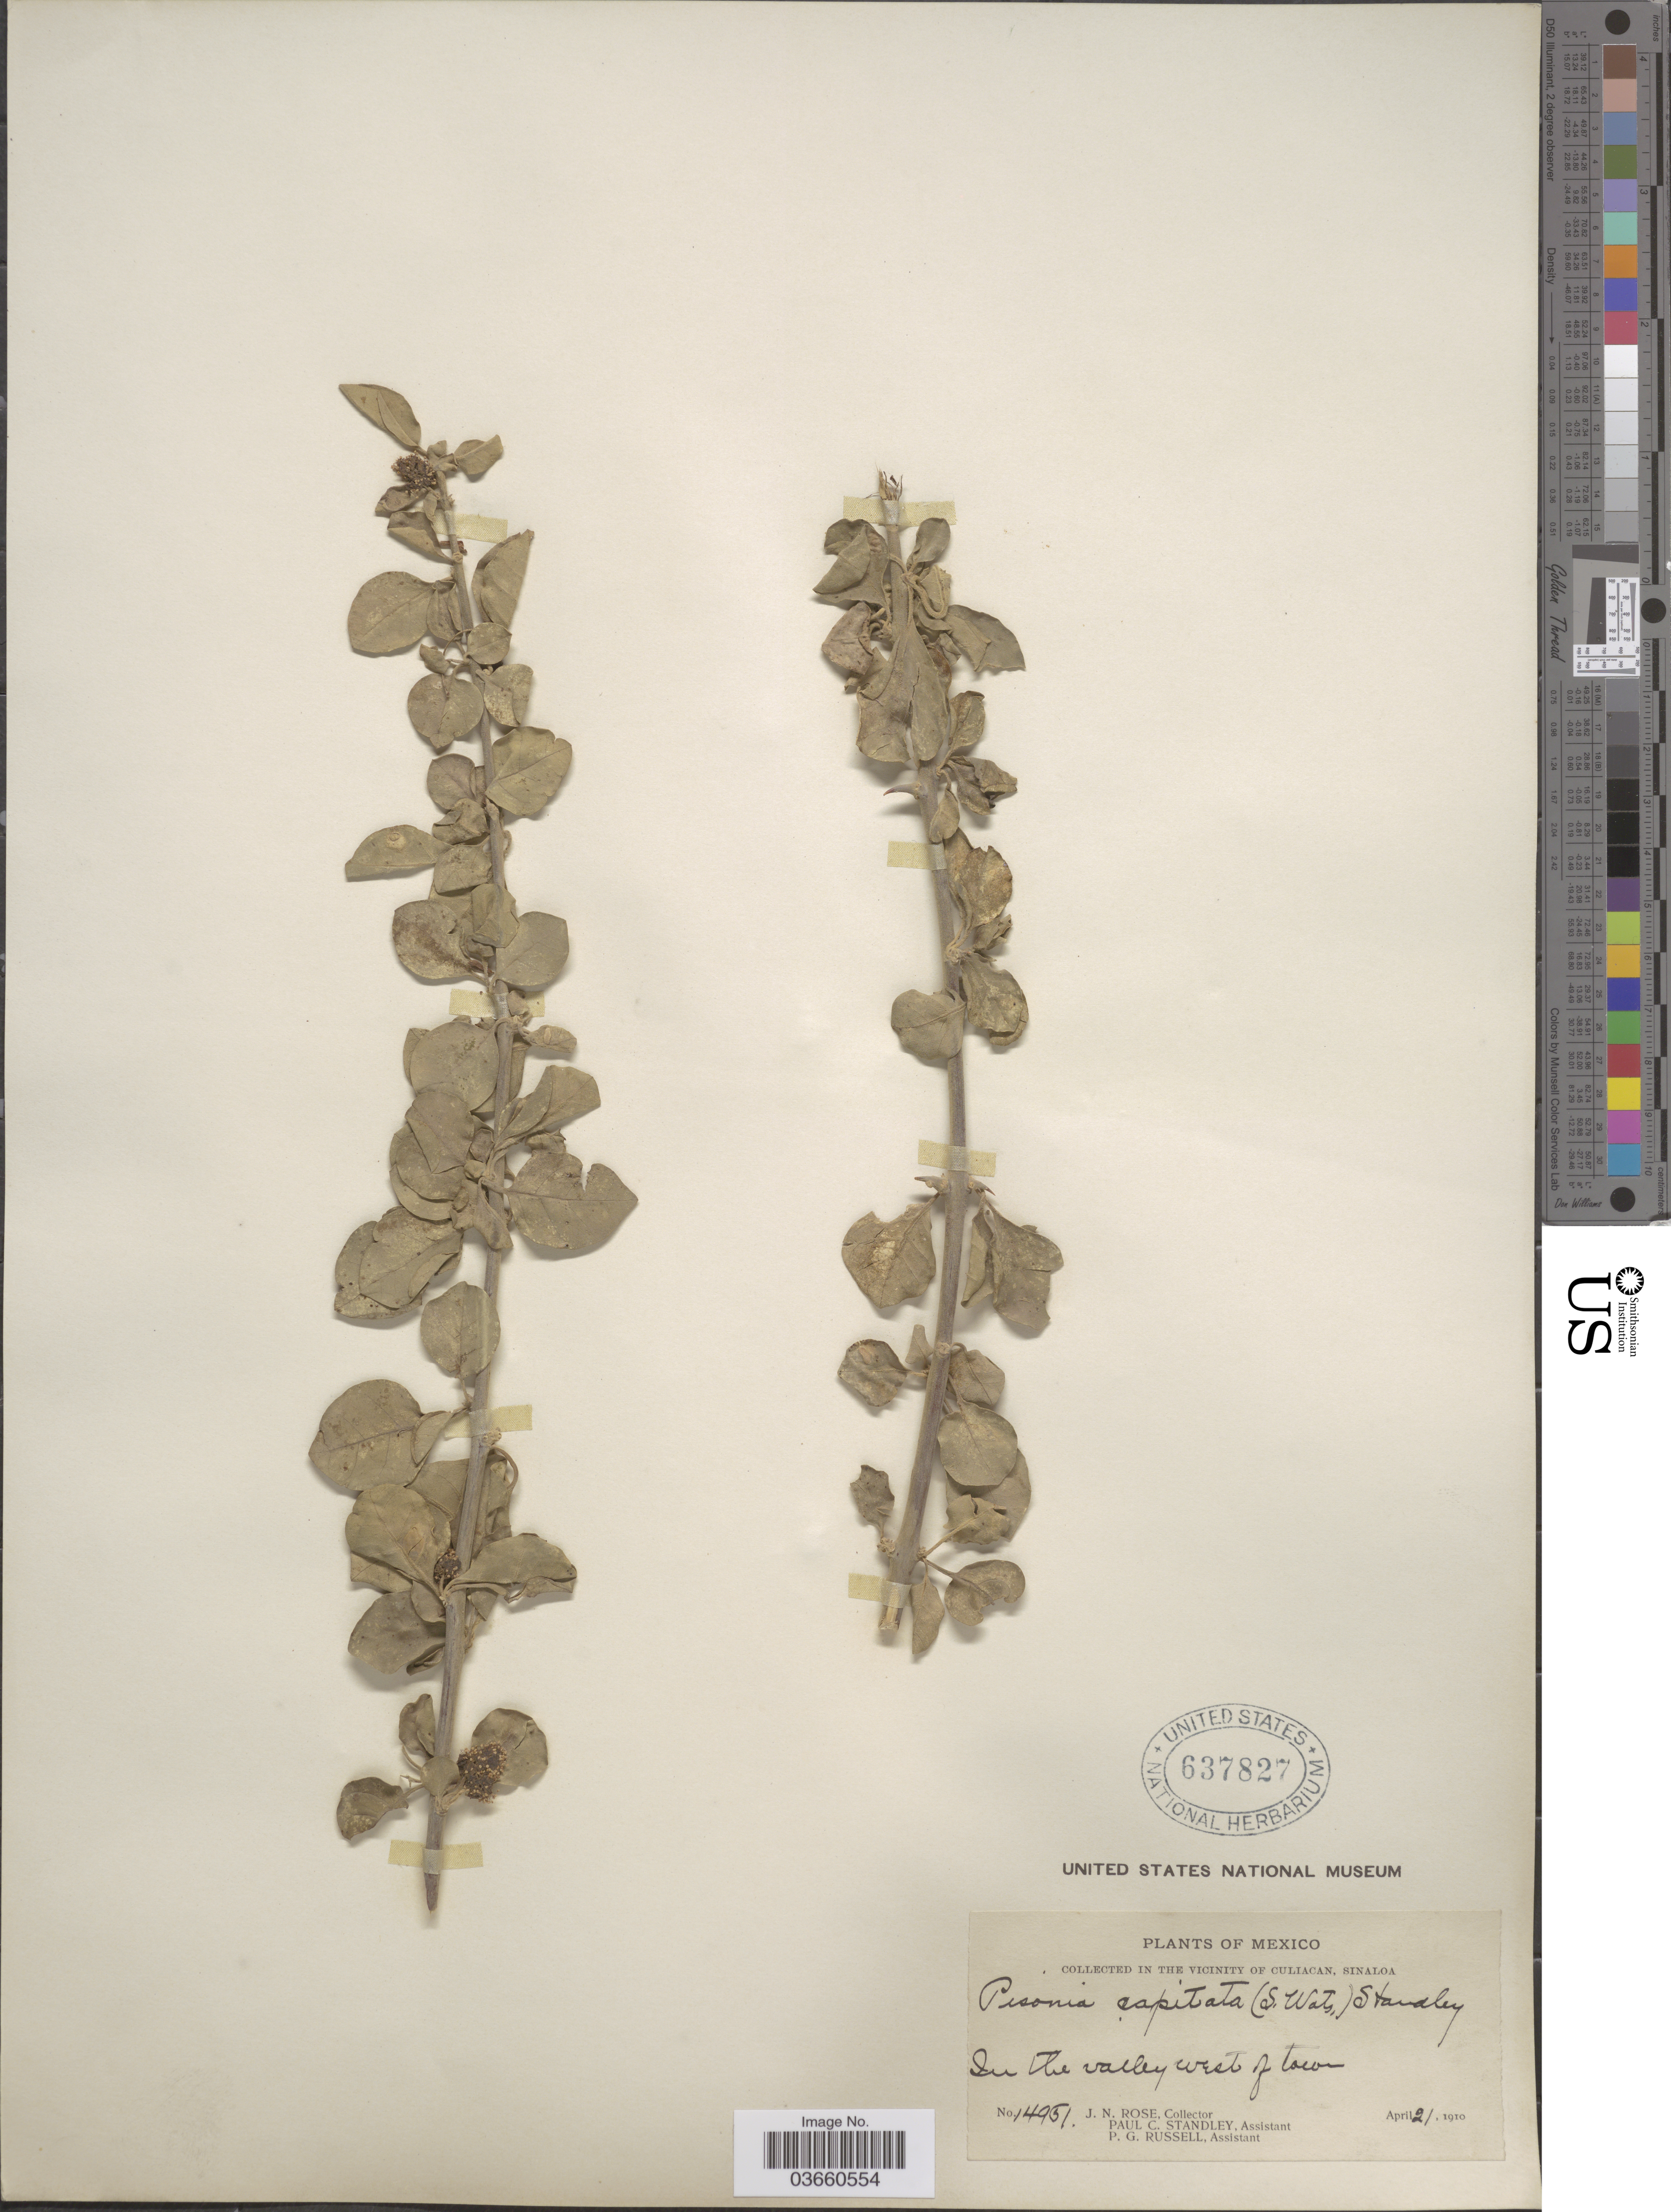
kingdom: Plantae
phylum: Tracheophyta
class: Magnoliopsida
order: Caryophyllales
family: Nyctaginaceae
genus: Pisonia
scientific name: Pisonia capitata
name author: (S. Watson) Standl.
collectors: J. N. Rose, P. C. Standley & P. G. Russell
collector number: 14951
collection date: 1910-04-21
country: Mexico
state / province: Sinaloa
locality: The vicinity of Culiacan. In the valley west of town.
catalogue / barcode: US 637827